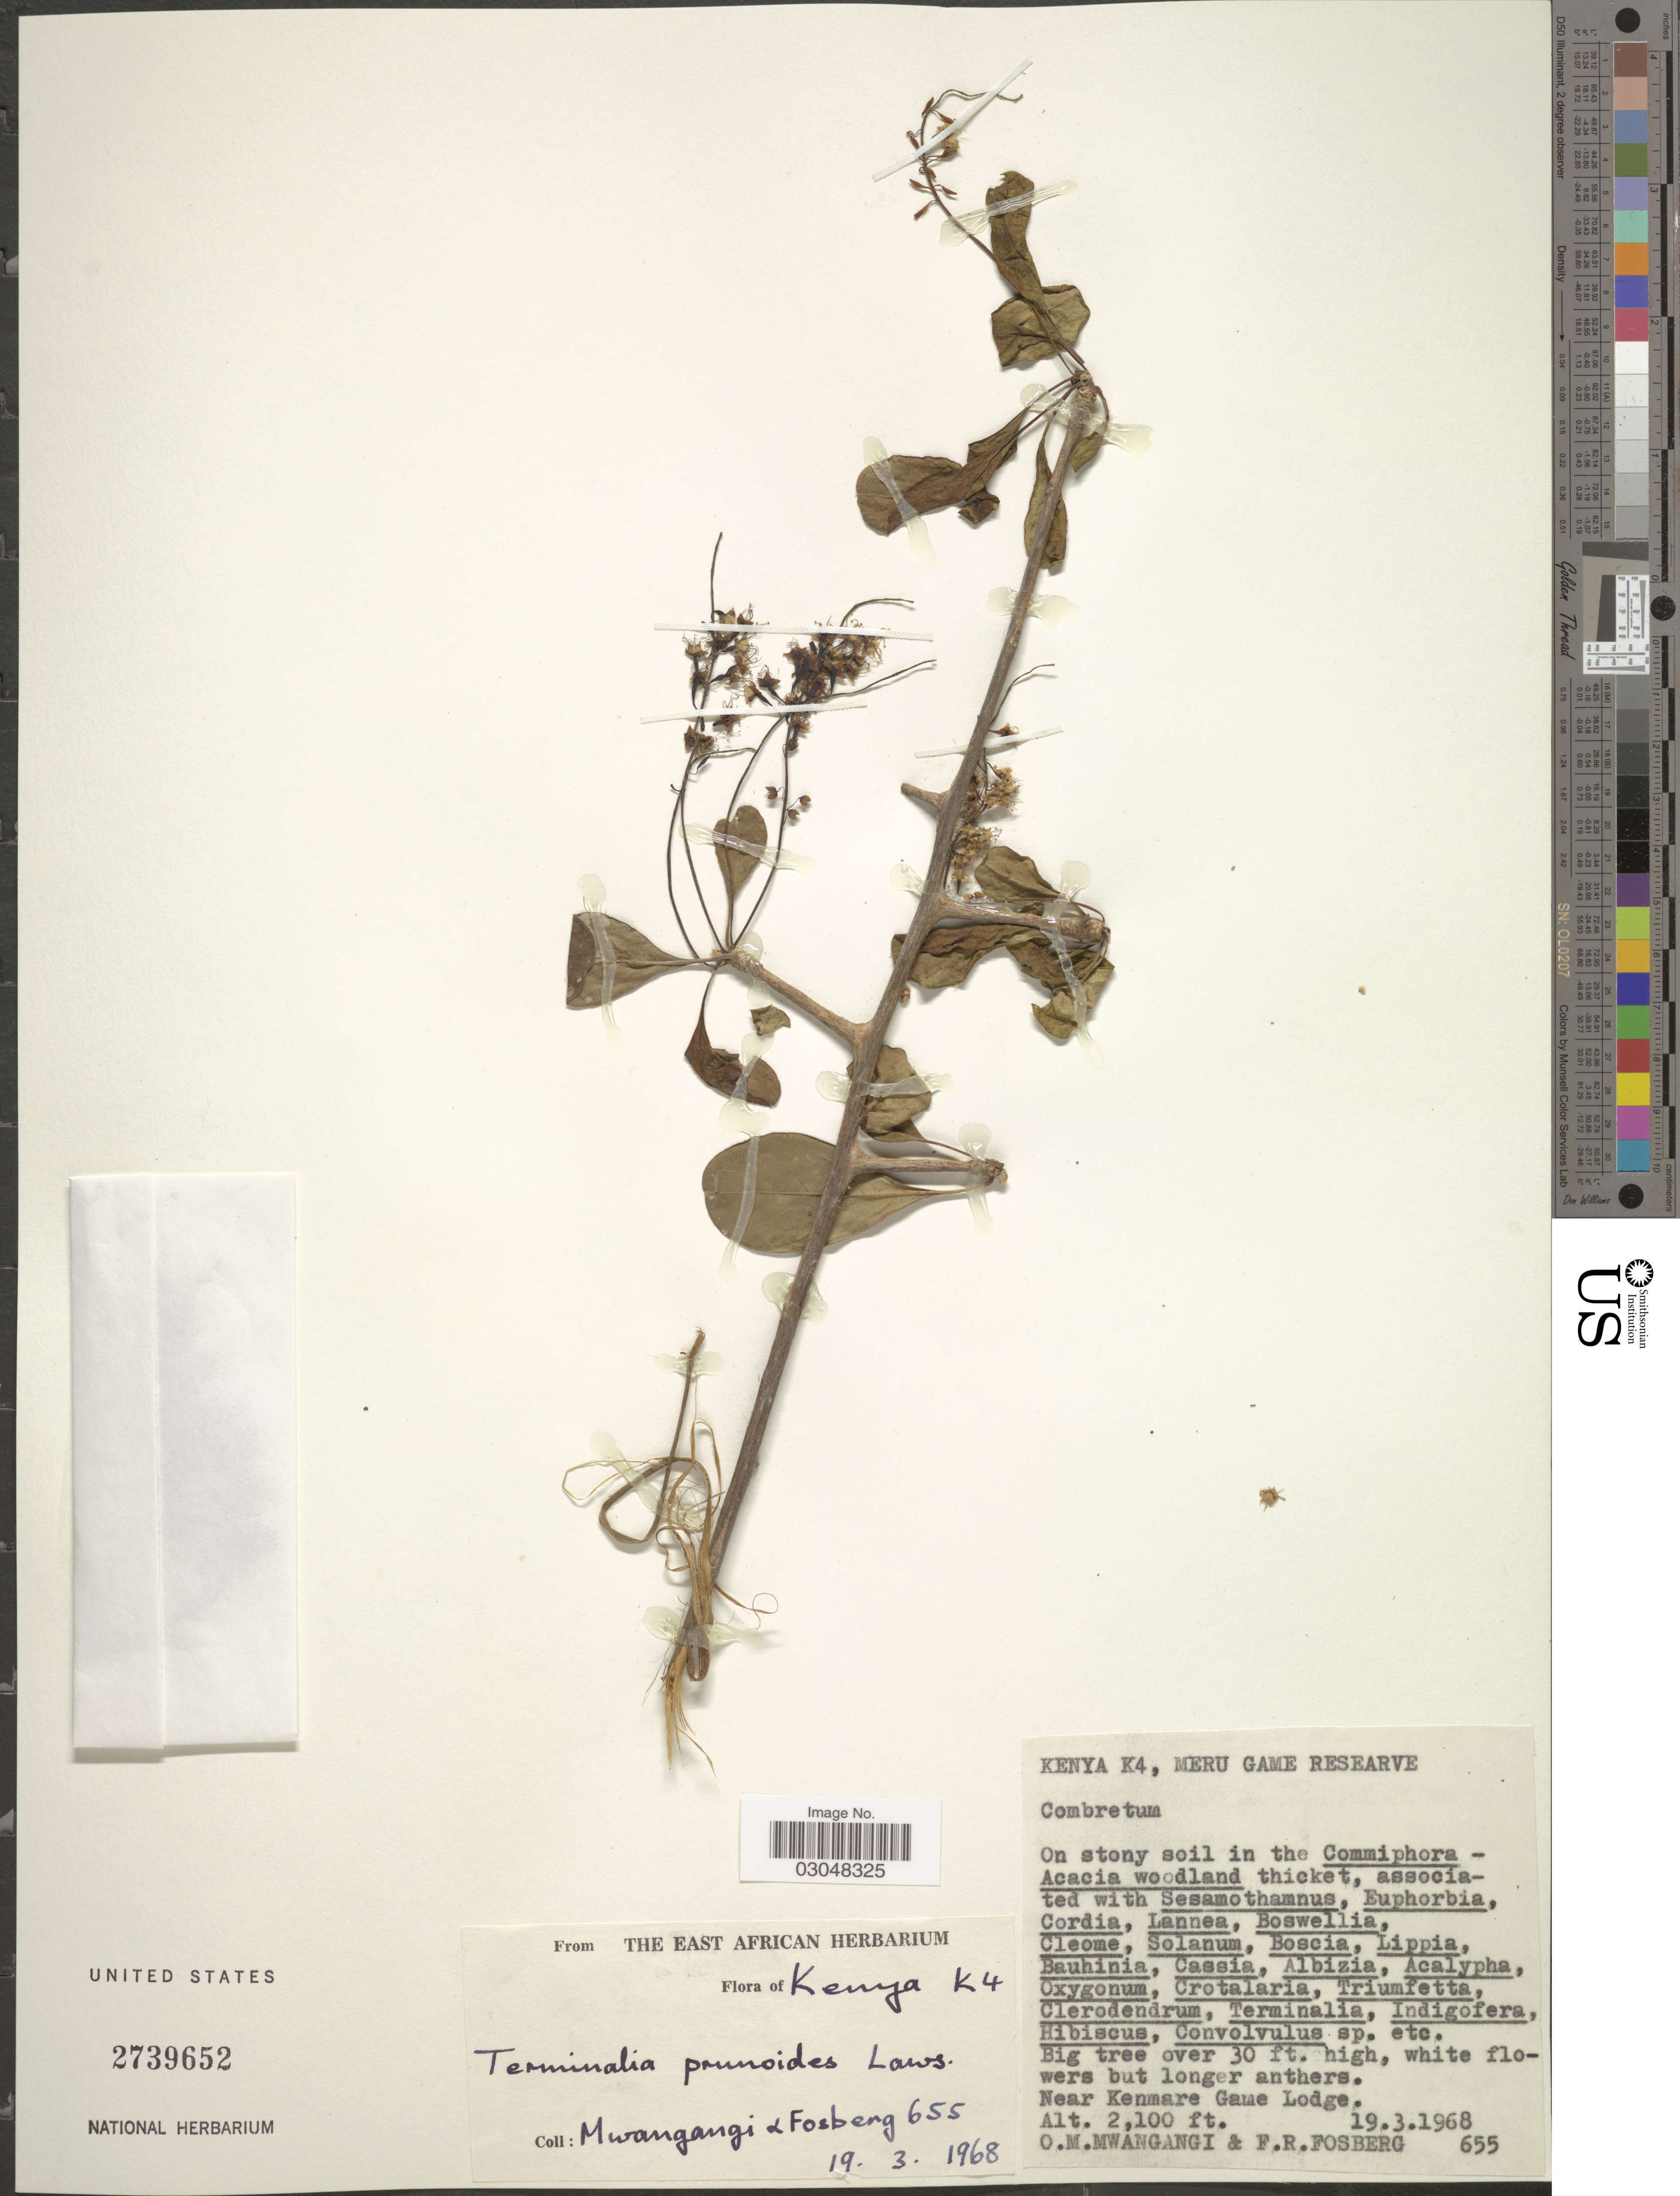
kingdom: Plantae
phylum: Tracheophyta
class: Magnoliopsida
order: Myrtales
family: Combretaceae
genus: Terminalia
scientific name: Terminalia prunioides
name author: M.A. Lawson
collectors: O. M. Mwangangi & F. R. Fosberg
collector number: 655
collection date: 1968-03-19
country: Kenya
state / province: Meru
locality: K4, Meru Game Researve. Near Kenmare Game Lodge.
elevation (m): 640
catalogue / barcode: US 2739652